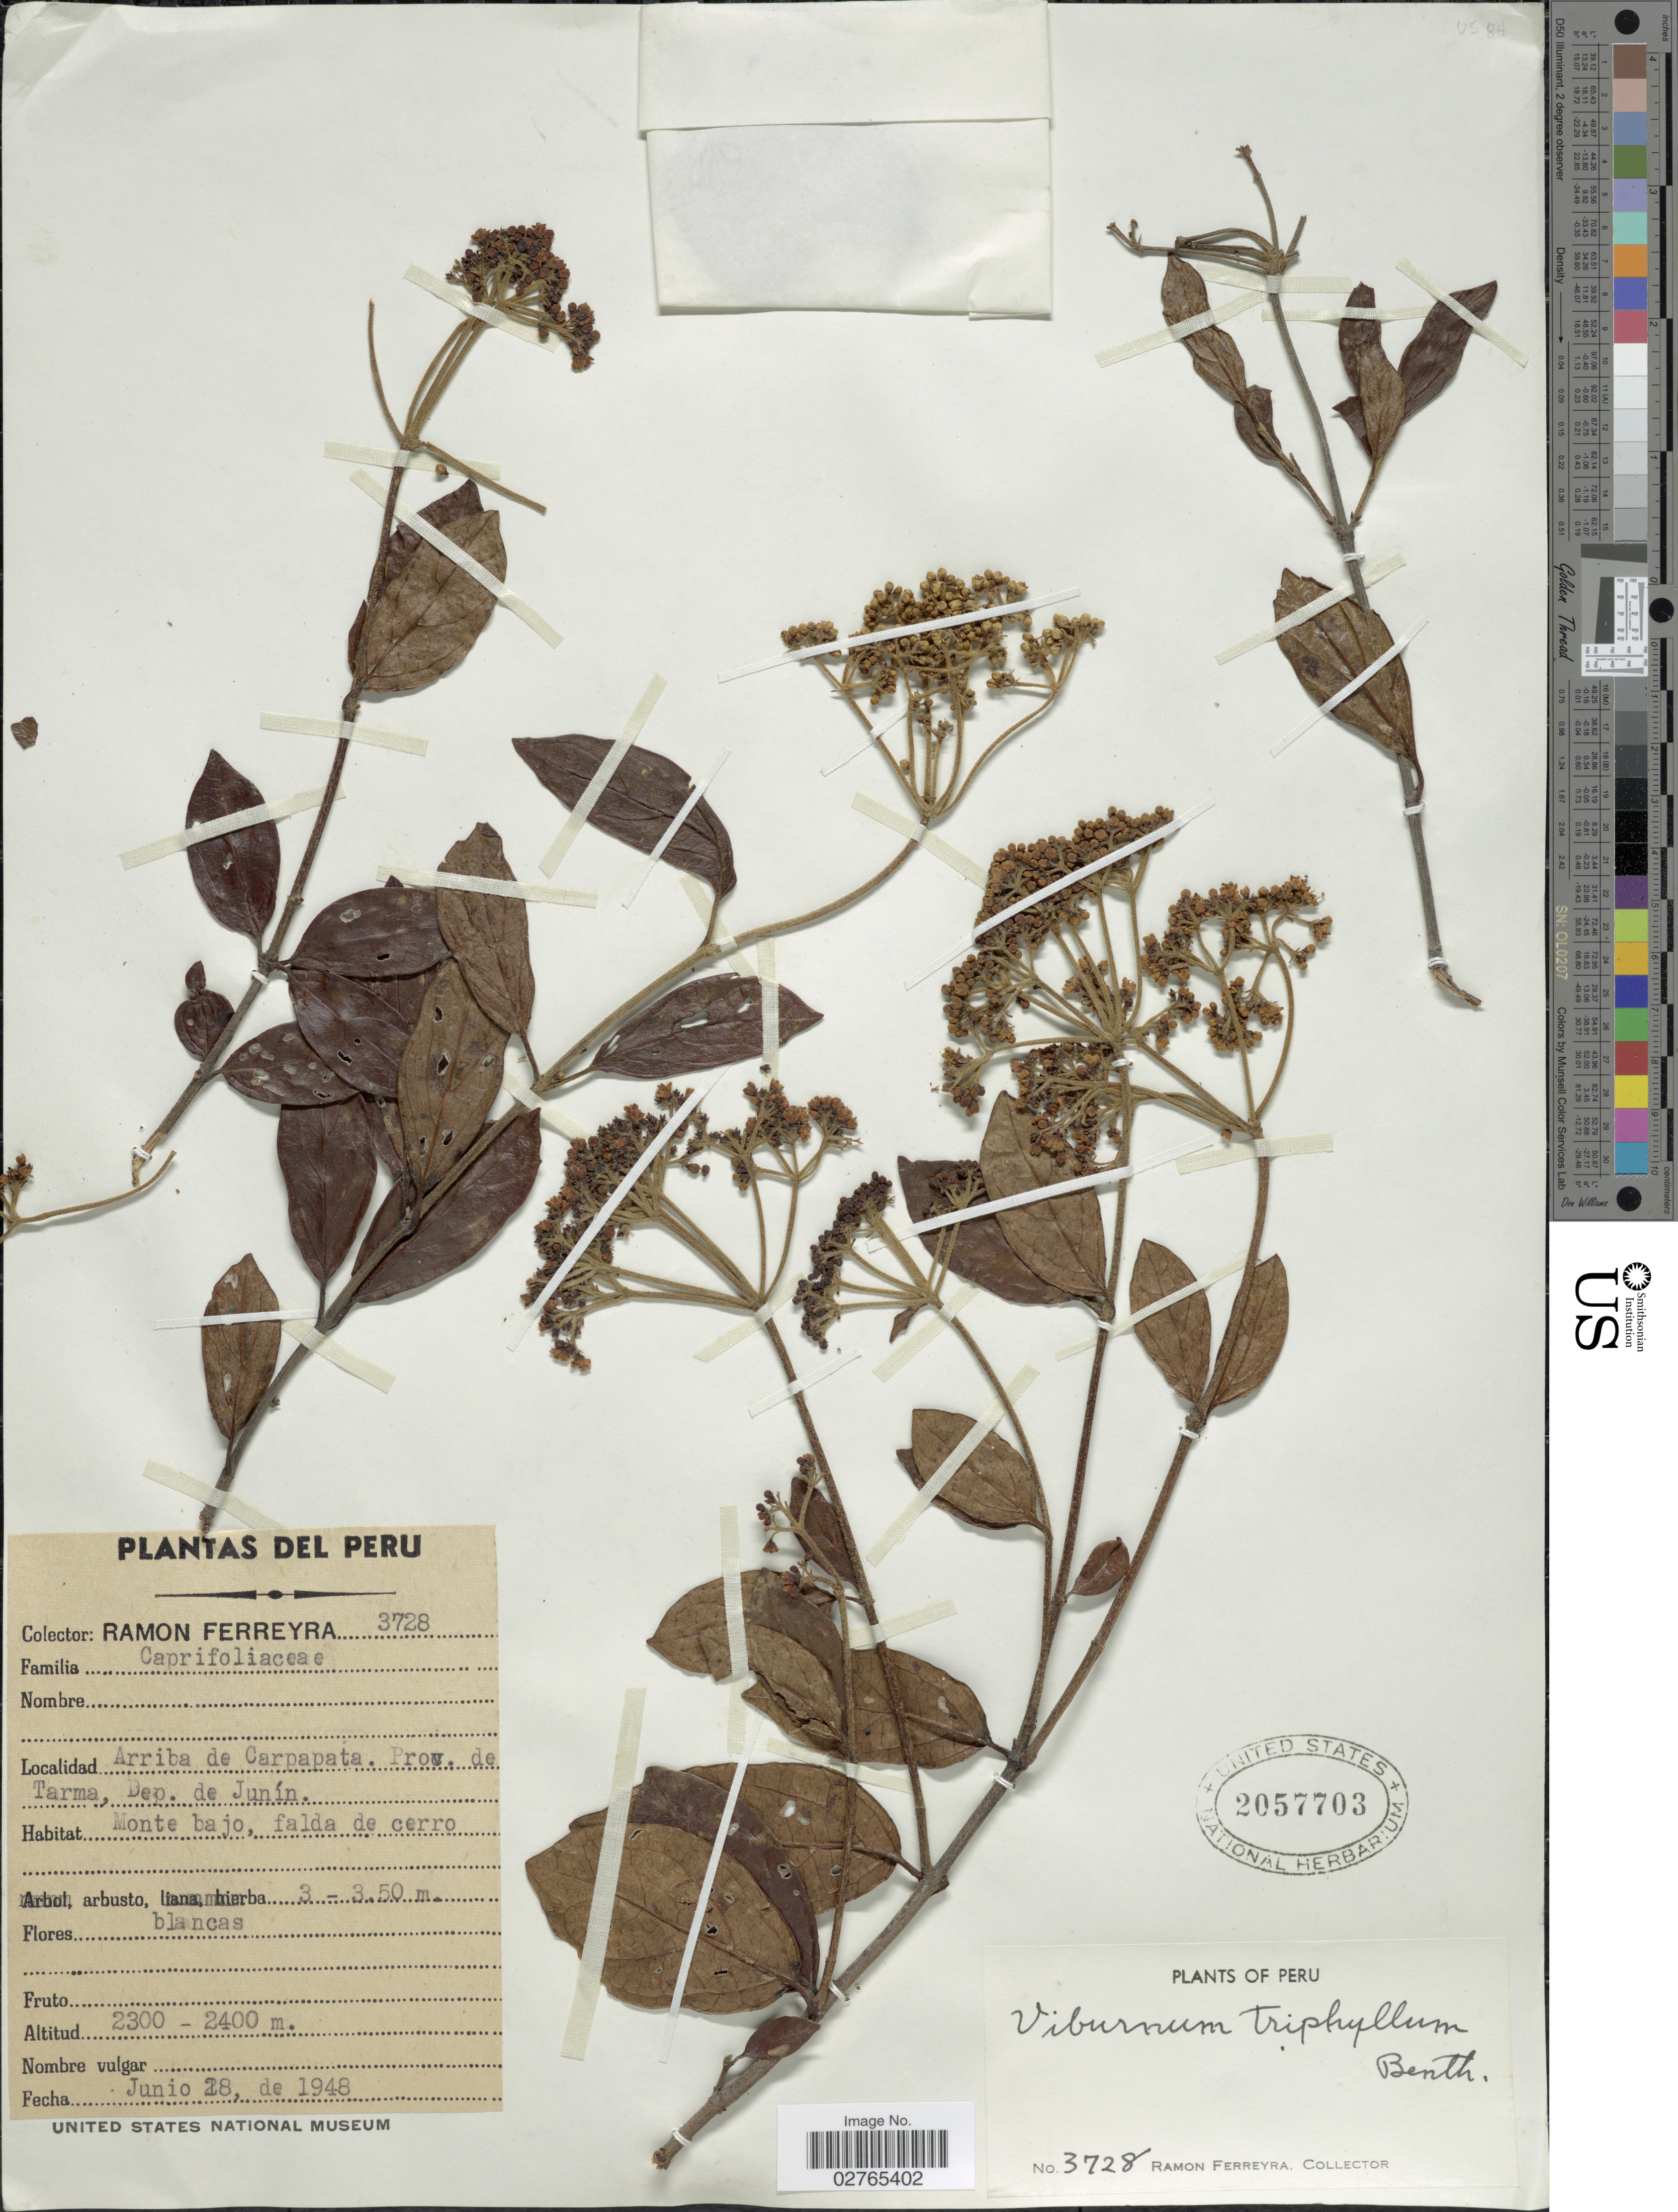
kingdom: Plantae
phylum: Tracheophyta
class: Magnoliopsida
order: Dipsacales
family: Viburnaceae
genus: Viburnum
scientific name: Viburnum triphyllum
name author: Benth.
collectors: R. A. Ferreyra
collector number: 3728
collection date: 1948-06-28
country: Peru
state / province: Junín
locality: Arriba de Carpapata. Prov. de Tarma, Dep. de Junín. Monte bajo, falda de cerro.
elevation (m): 2300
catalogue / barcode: US 2057703